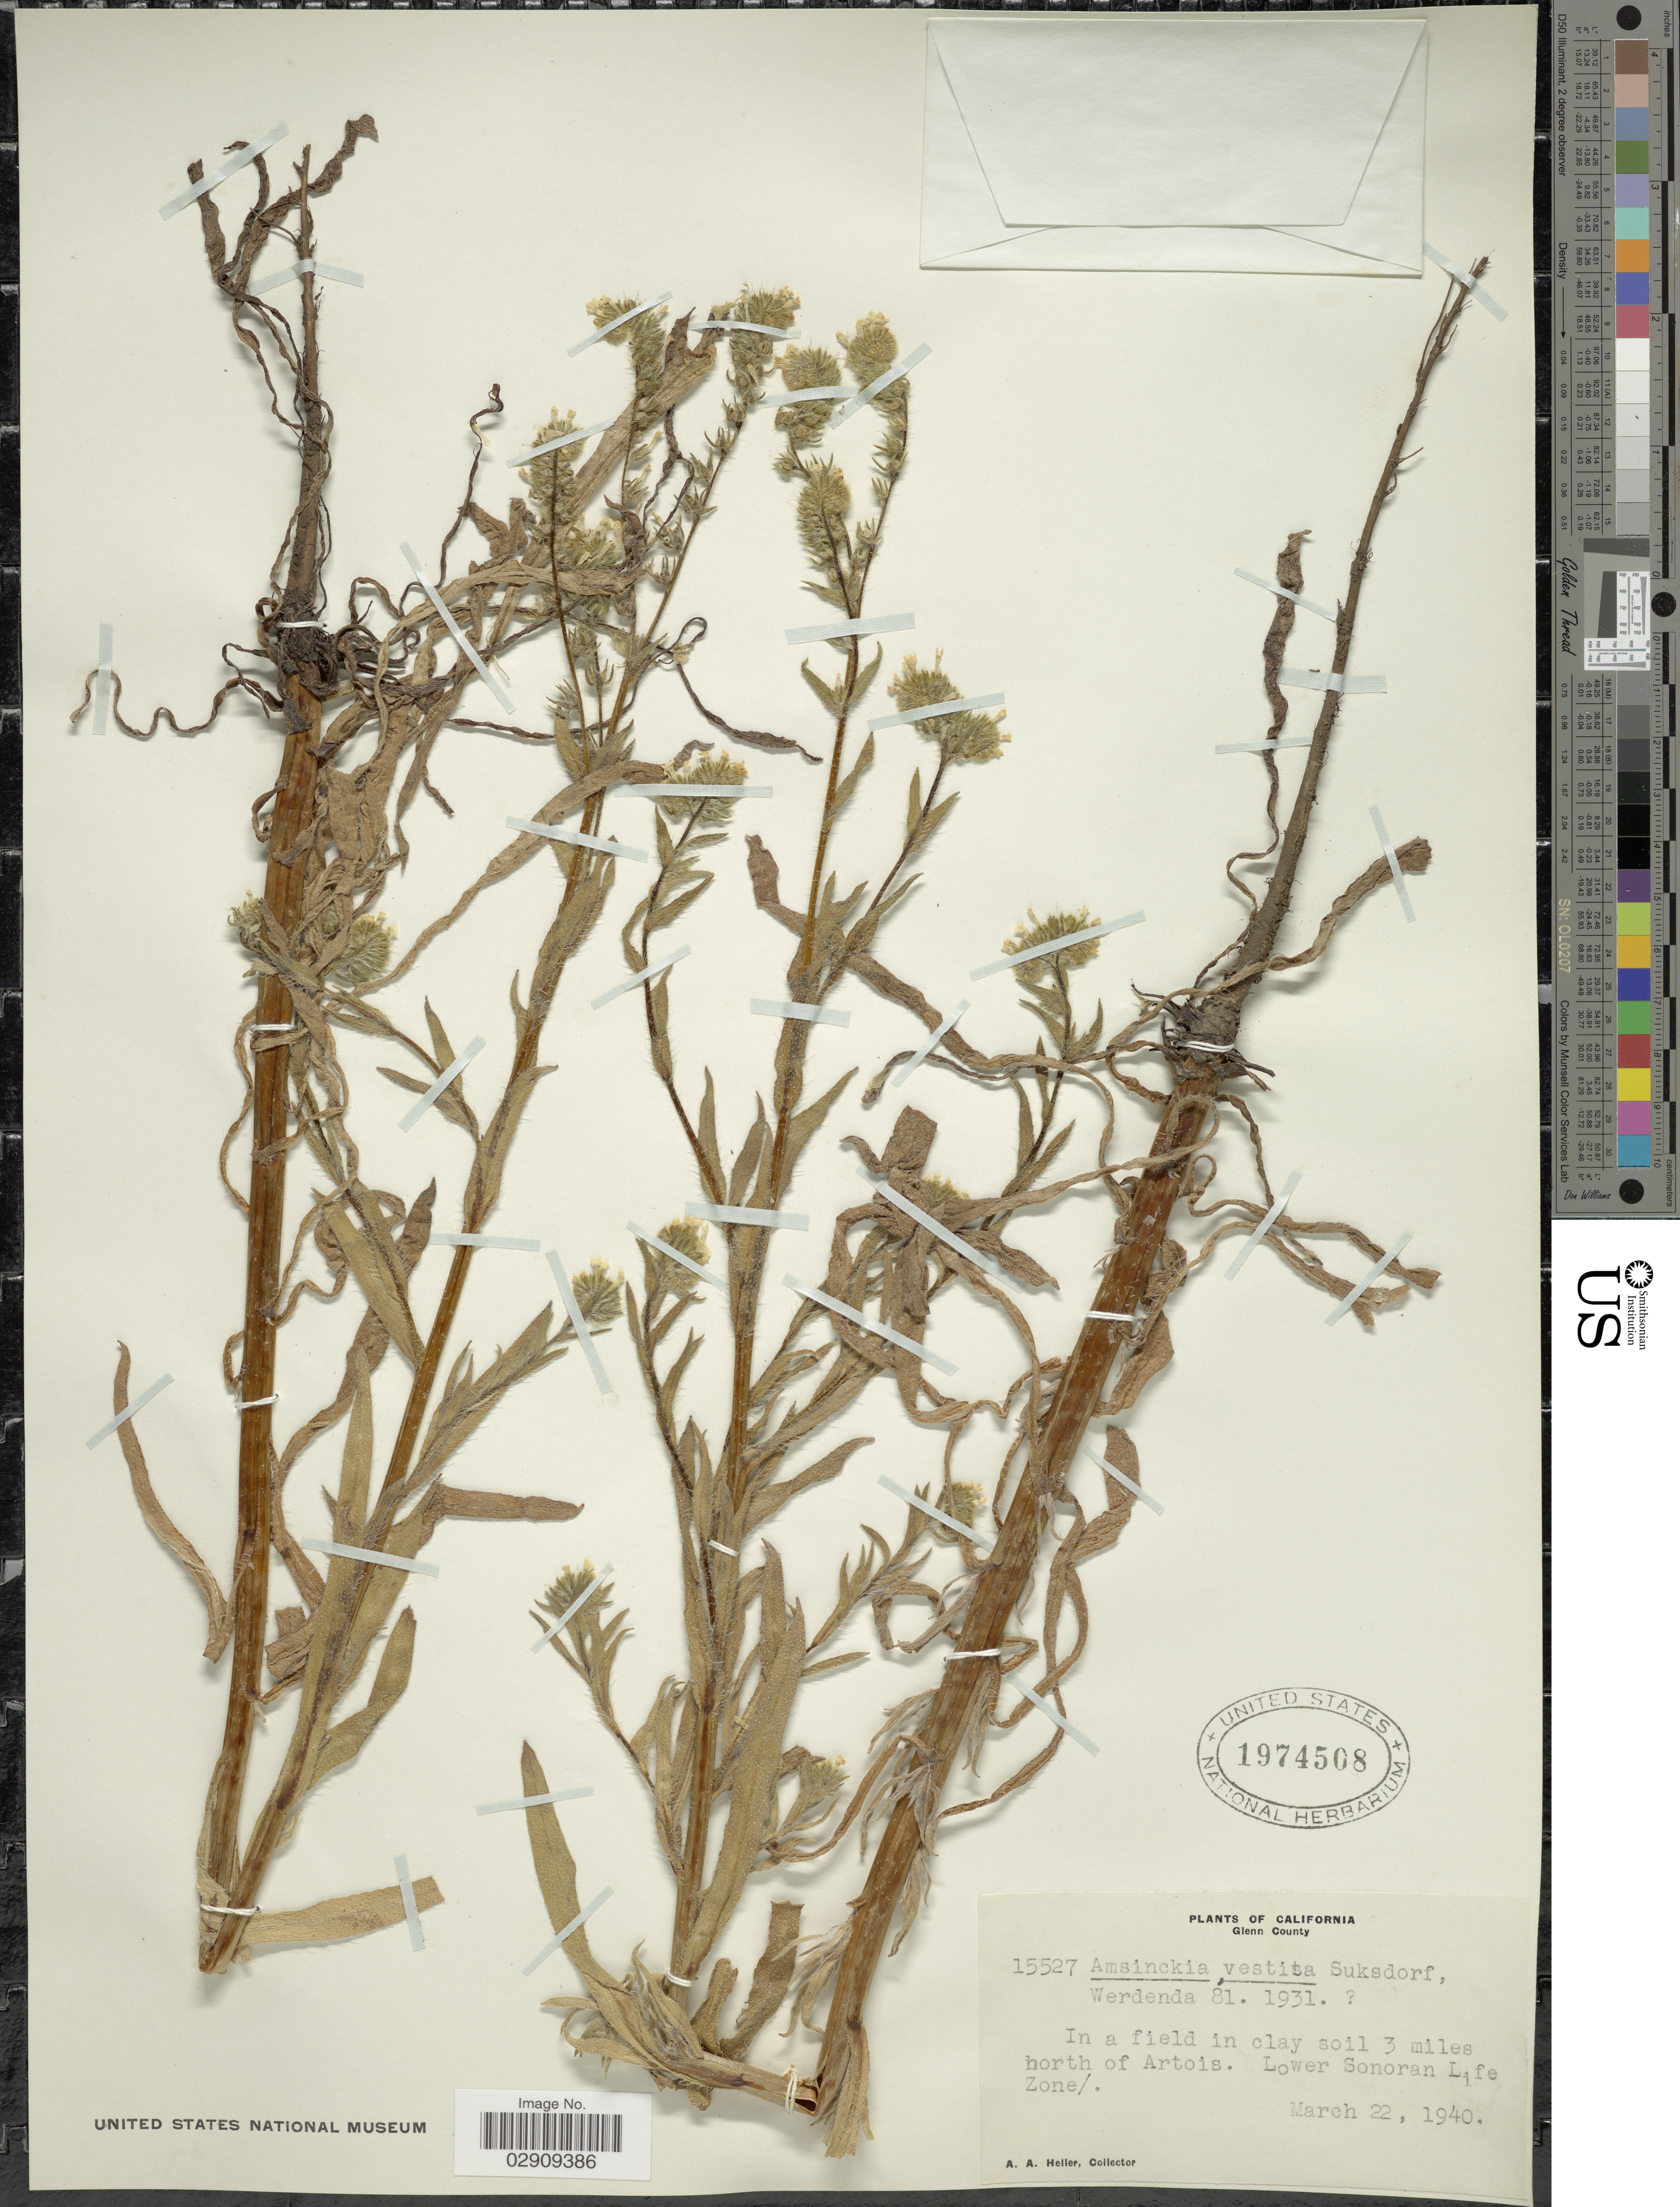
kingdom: Plantae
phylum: Tracheophyta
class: Magnoliopsida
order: Boraginales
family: Boraginaceae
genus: Amsinckia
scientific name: Amsinckia menziesii var. intermedia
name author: (Fisch. & C.A. Mey.) Ganders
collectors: A. A. Heller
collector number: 15527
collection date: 1940-03-22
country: United States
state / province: California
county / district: Glenn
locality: Glenn County. In a field in clay soil 3 miles north of Artois. Lower Sonoran Life Zone.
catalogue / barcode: US 1974508